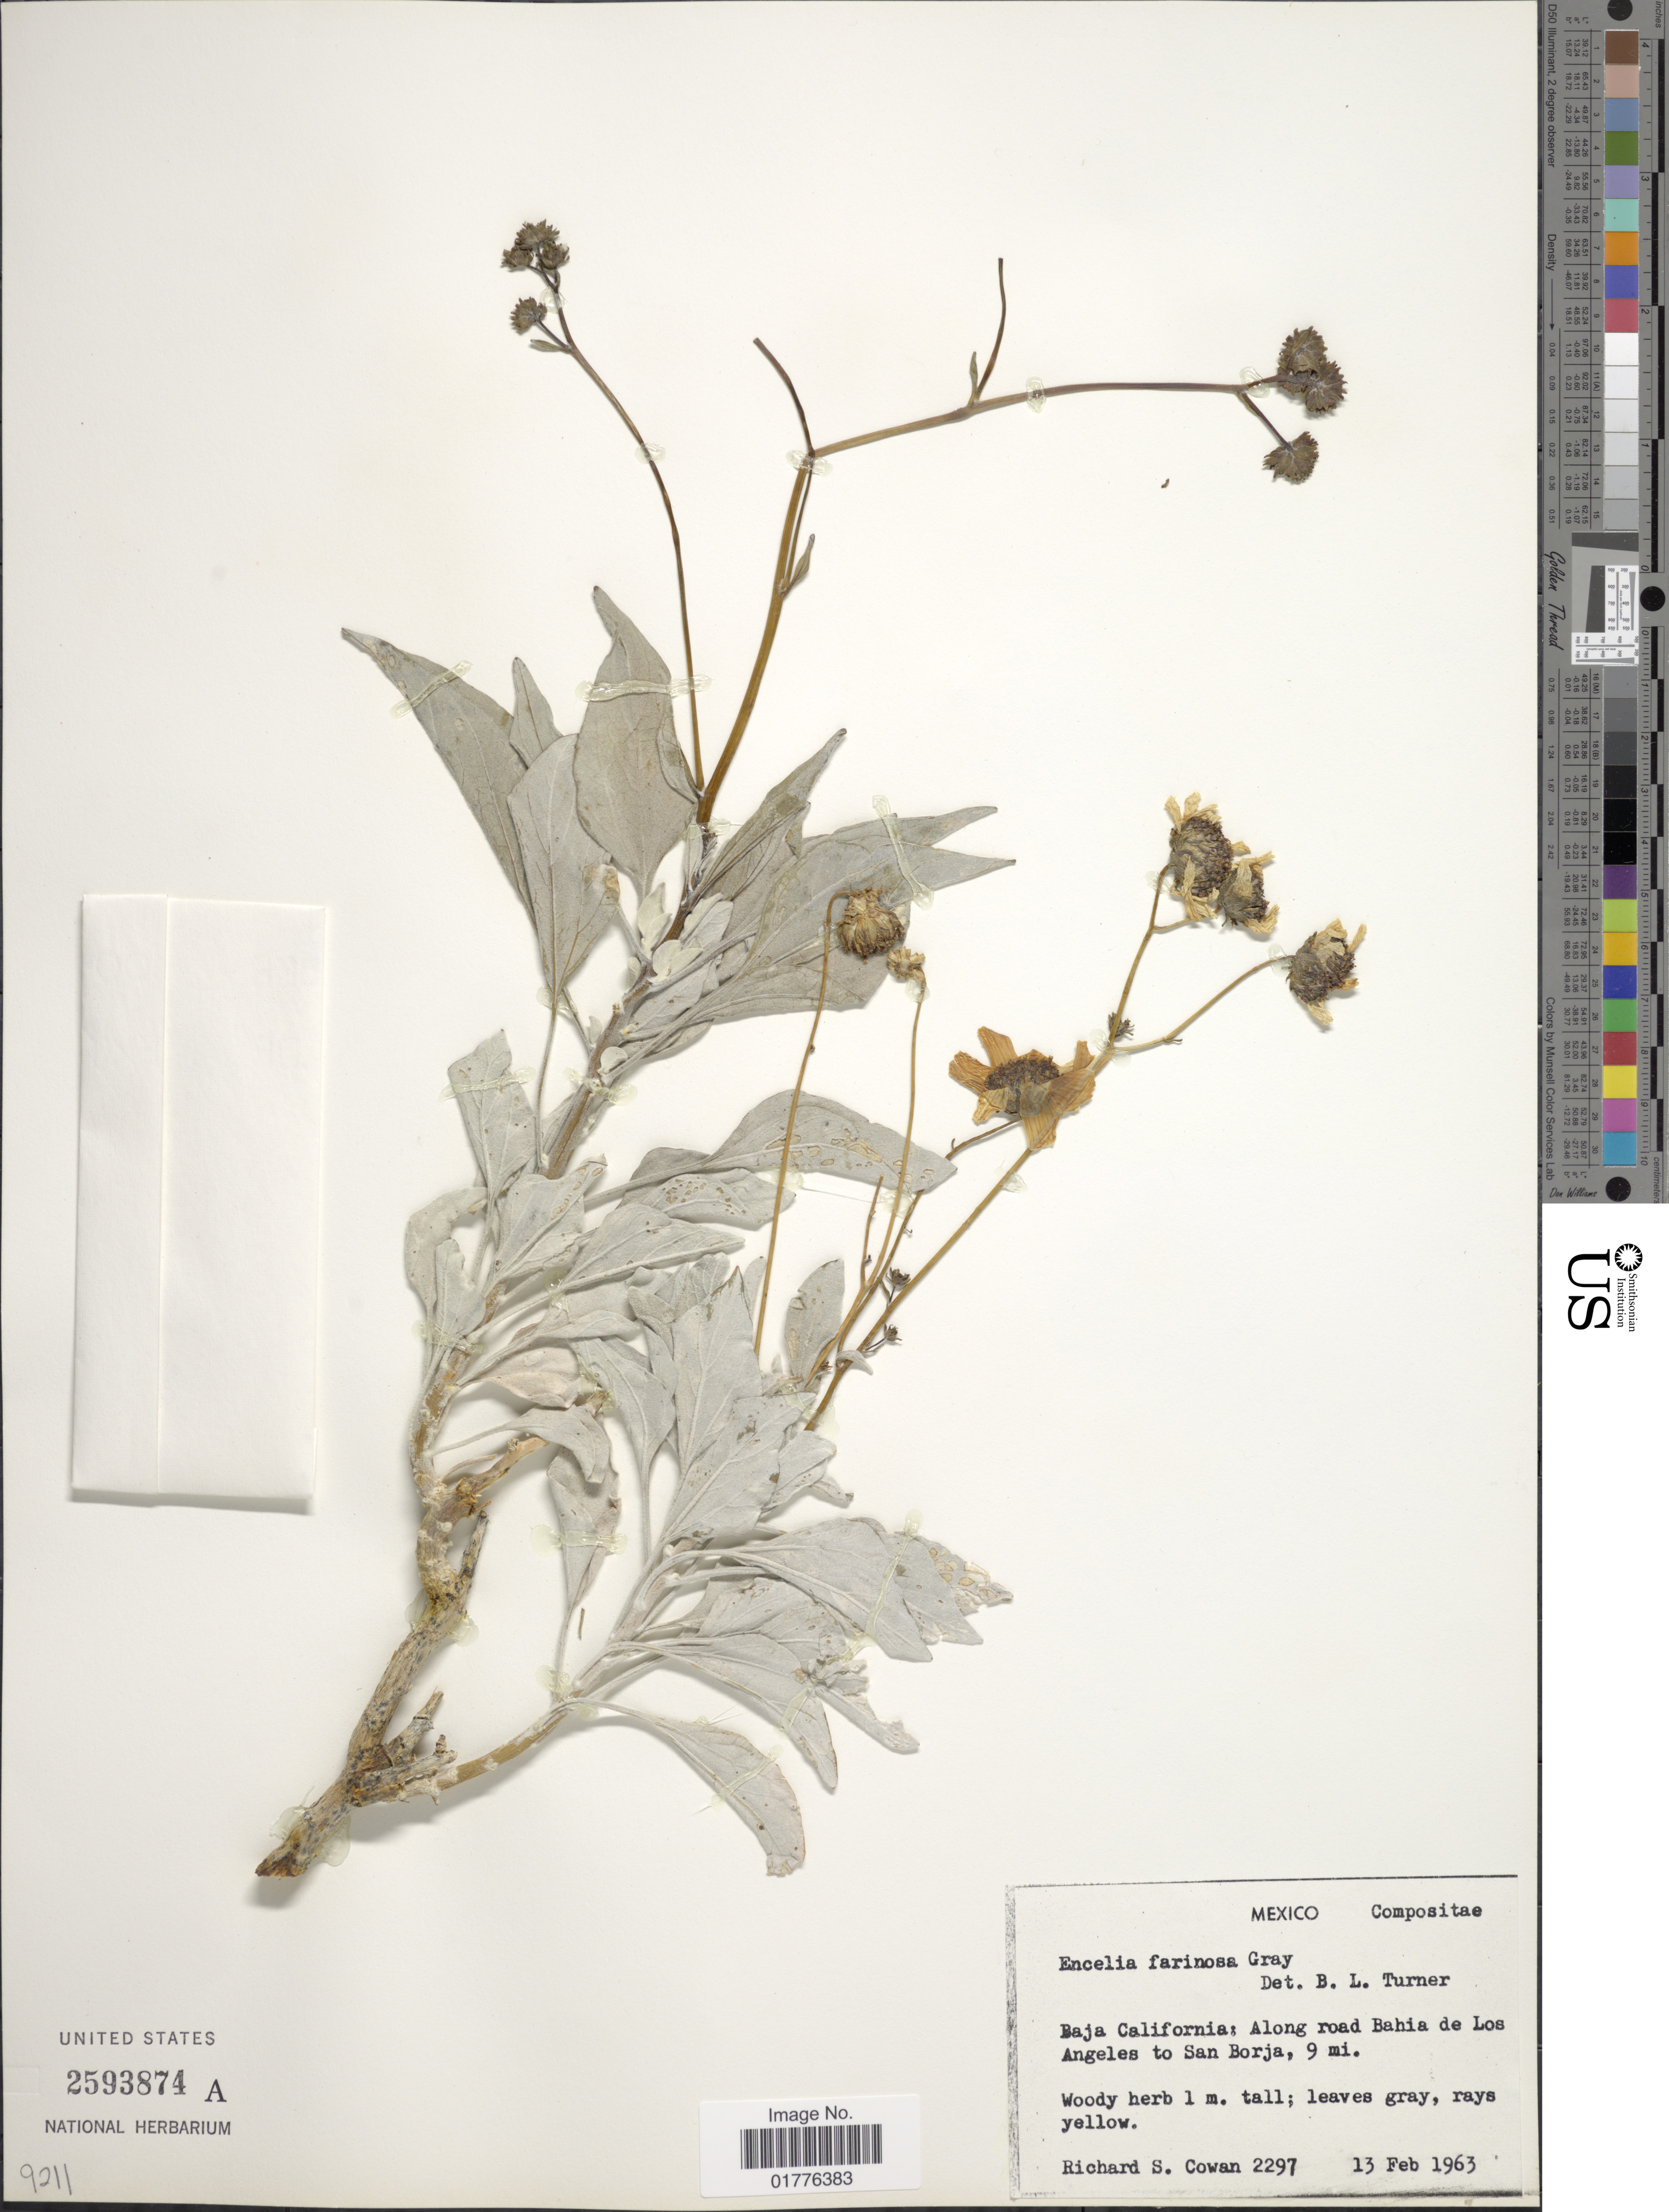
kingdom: Plantae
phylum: Tracheophyta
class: Magnoliopsida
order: Asterales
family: Asteraceae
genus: Encelia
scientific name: Encelia farinosa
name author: A. Gray ex Torr. in Emory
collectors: R. S. Cowan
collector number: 2297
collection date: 1963-02-13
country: Mexico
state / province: Baja California Sur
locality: Along road Bahia de Los Angeles to San Borja, 9 mi.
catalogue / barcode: US 2593874A